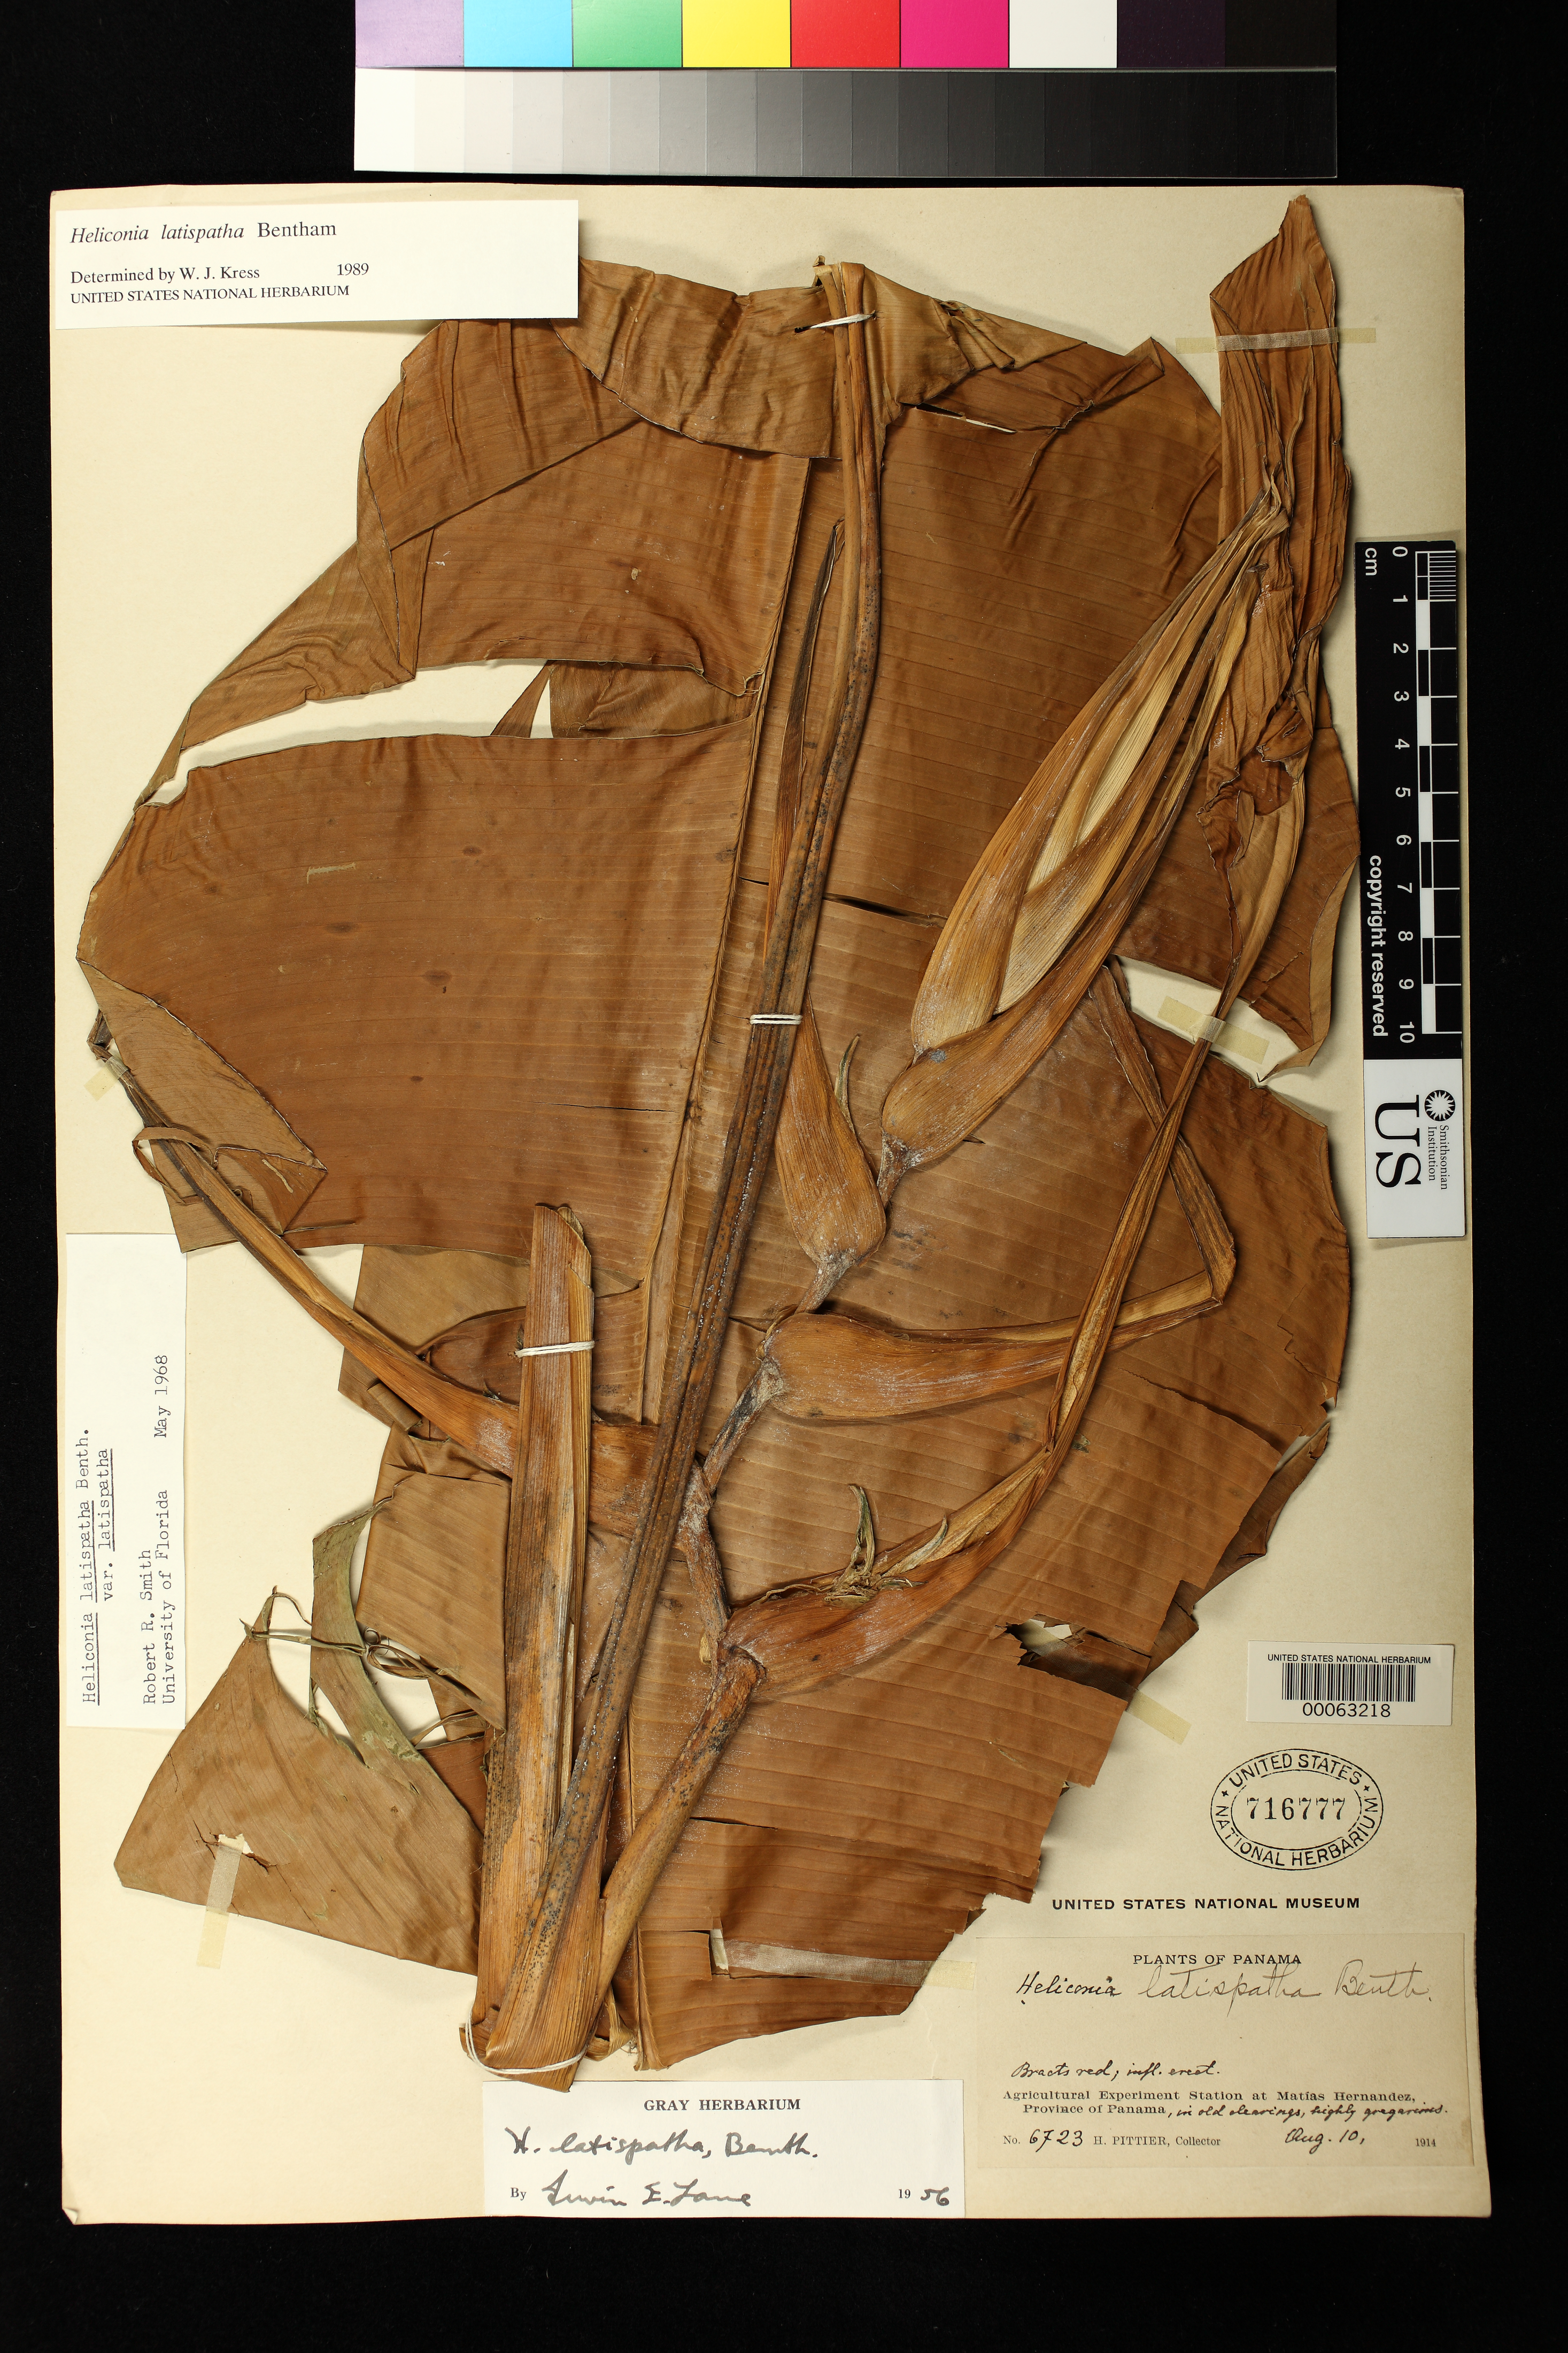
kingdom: Plantae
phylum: Tracheophyta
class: Liliopsida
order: Zingiberales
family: Heliconiaceae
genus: Heliconia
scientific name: Heliconia latispatha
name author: Benth.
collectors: H. F. Pittier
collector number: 6723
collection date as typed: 10 Aug 1914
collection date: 1914-08-10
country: Panama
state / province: Panamá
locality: Agricultural Experimental Station at Matias Hernandez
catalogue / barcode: US 716777